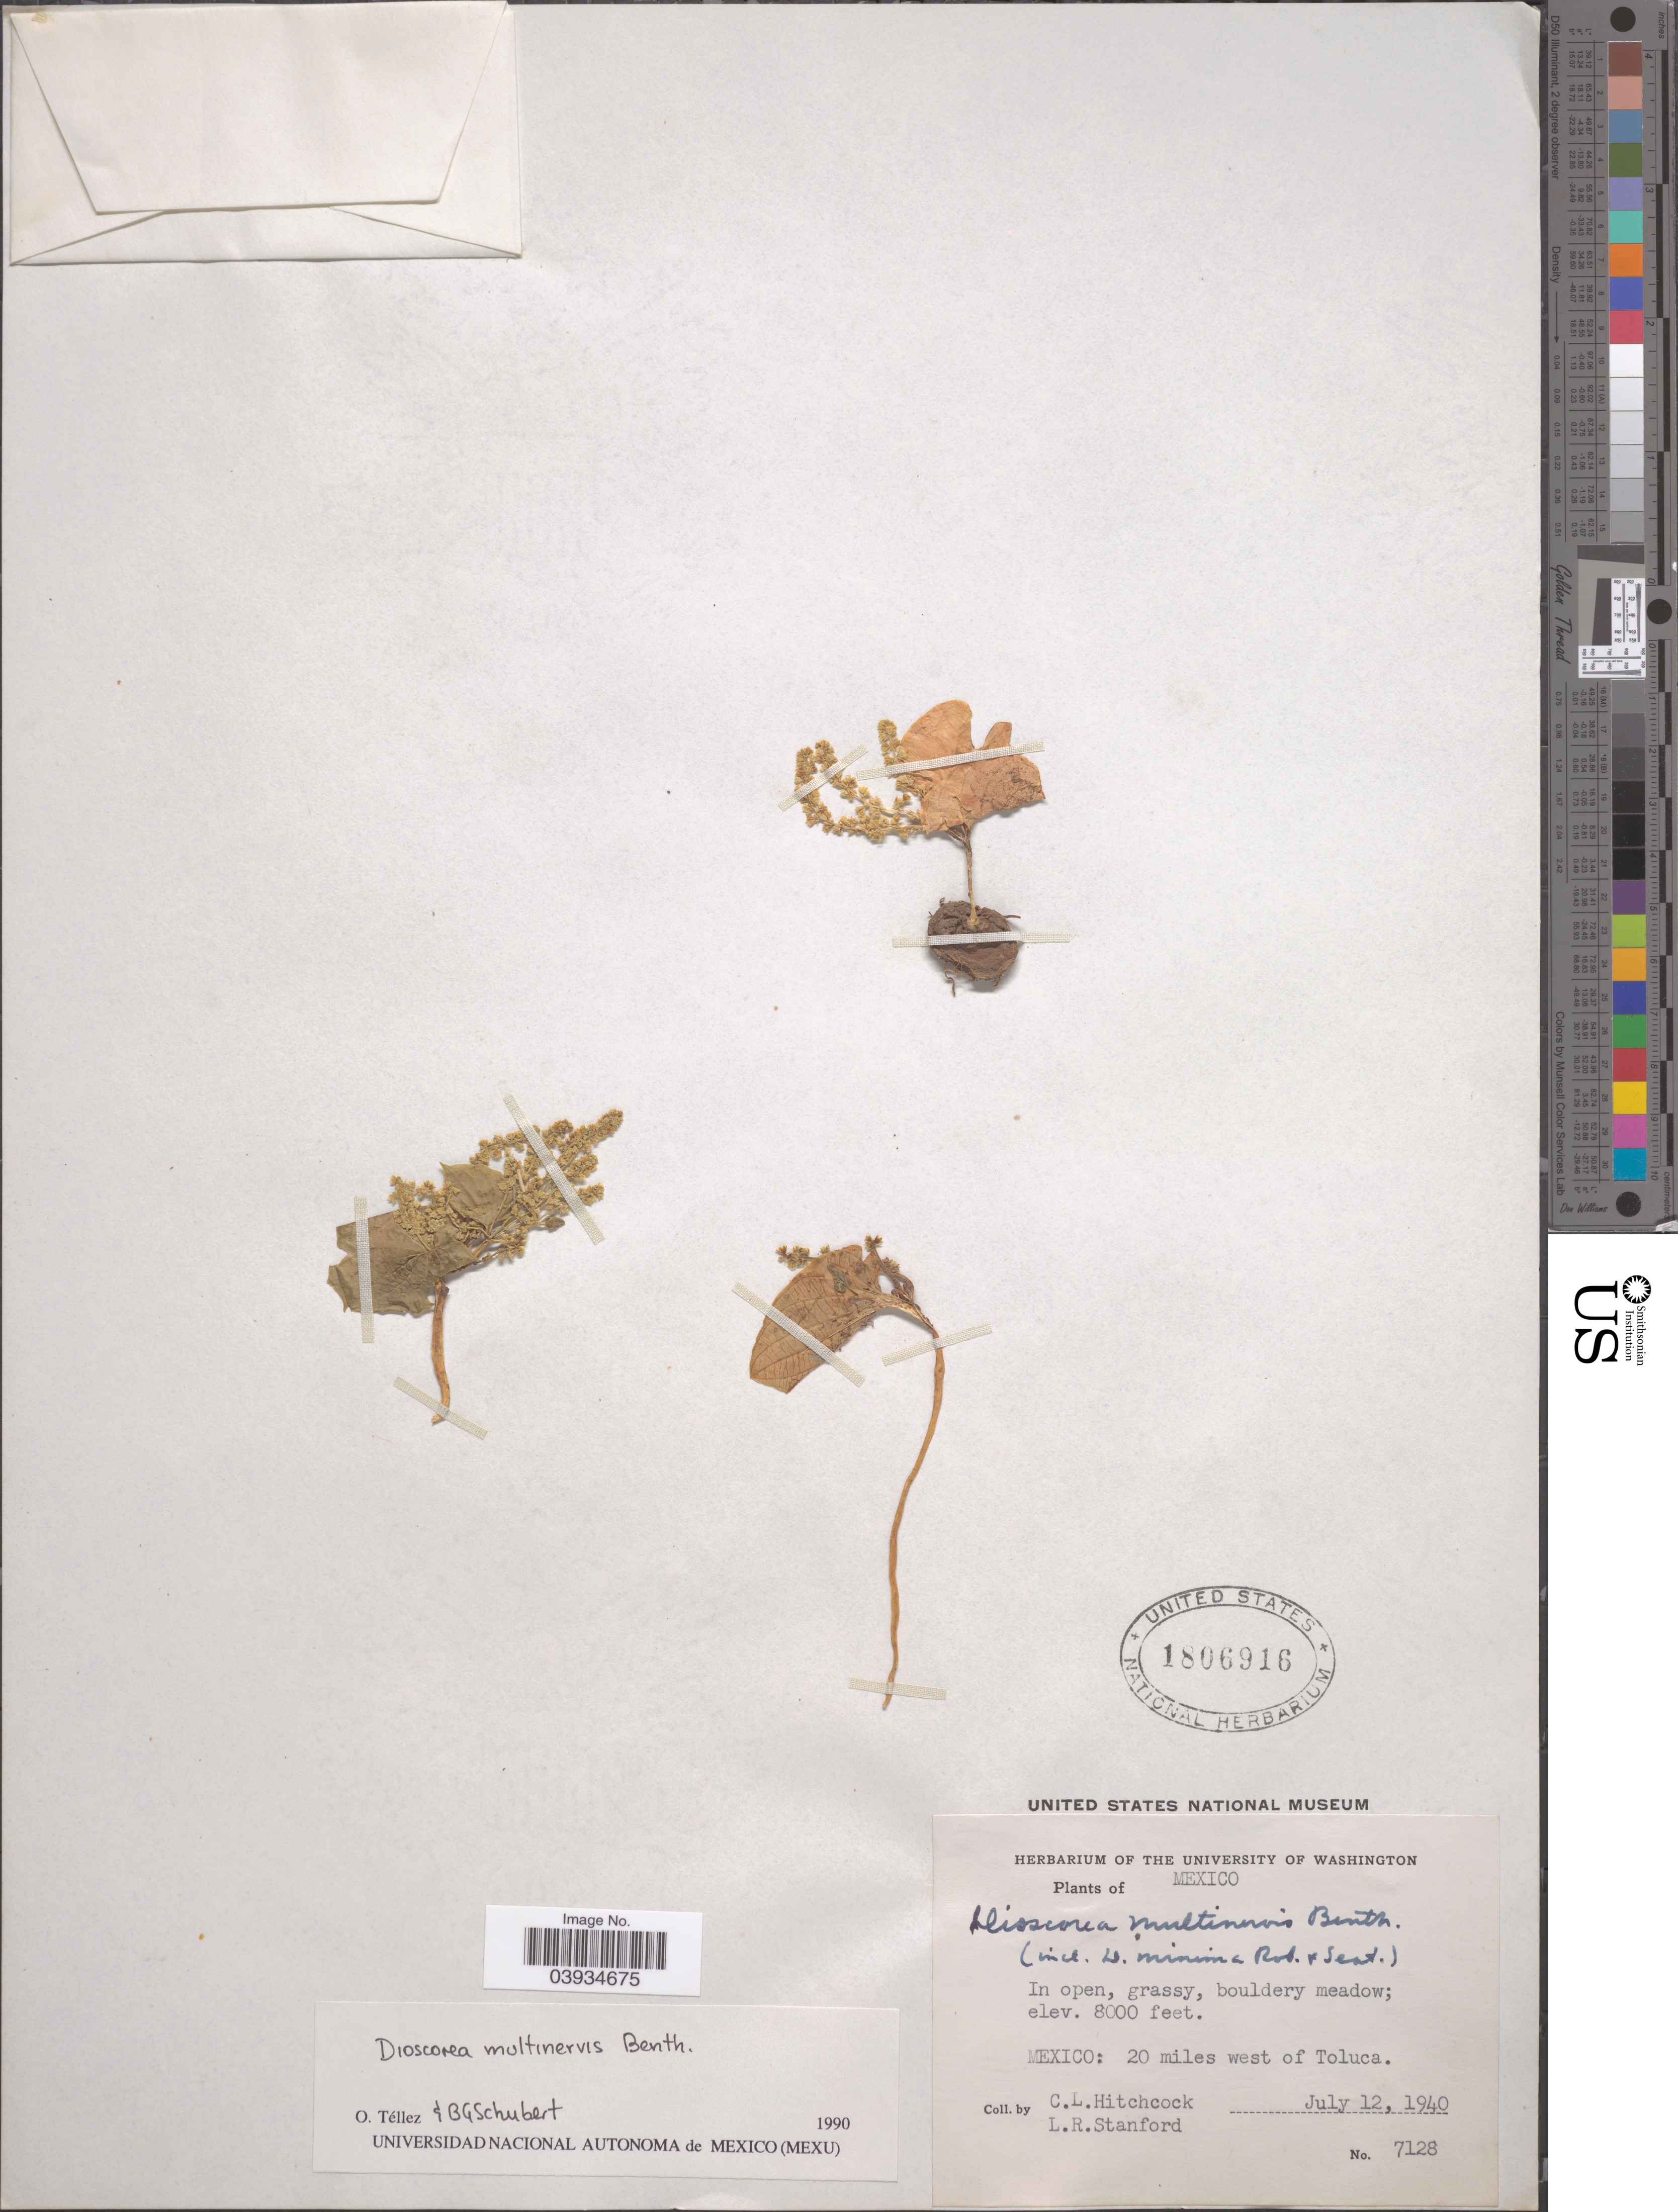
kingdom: Plantae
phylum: Tracheophyta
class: Liliopsida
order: Dioscoreales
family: Dioscoreaceae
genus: Dioscorea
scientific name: Dioscorea multinervis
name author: Benth.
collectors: C. L. Hitchcock & L. R. Stanford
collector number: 7128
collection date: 1940-07-12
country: Mexico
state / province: México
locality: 20 miles west of Tluca.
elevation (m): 2438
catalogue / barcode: US 1806916